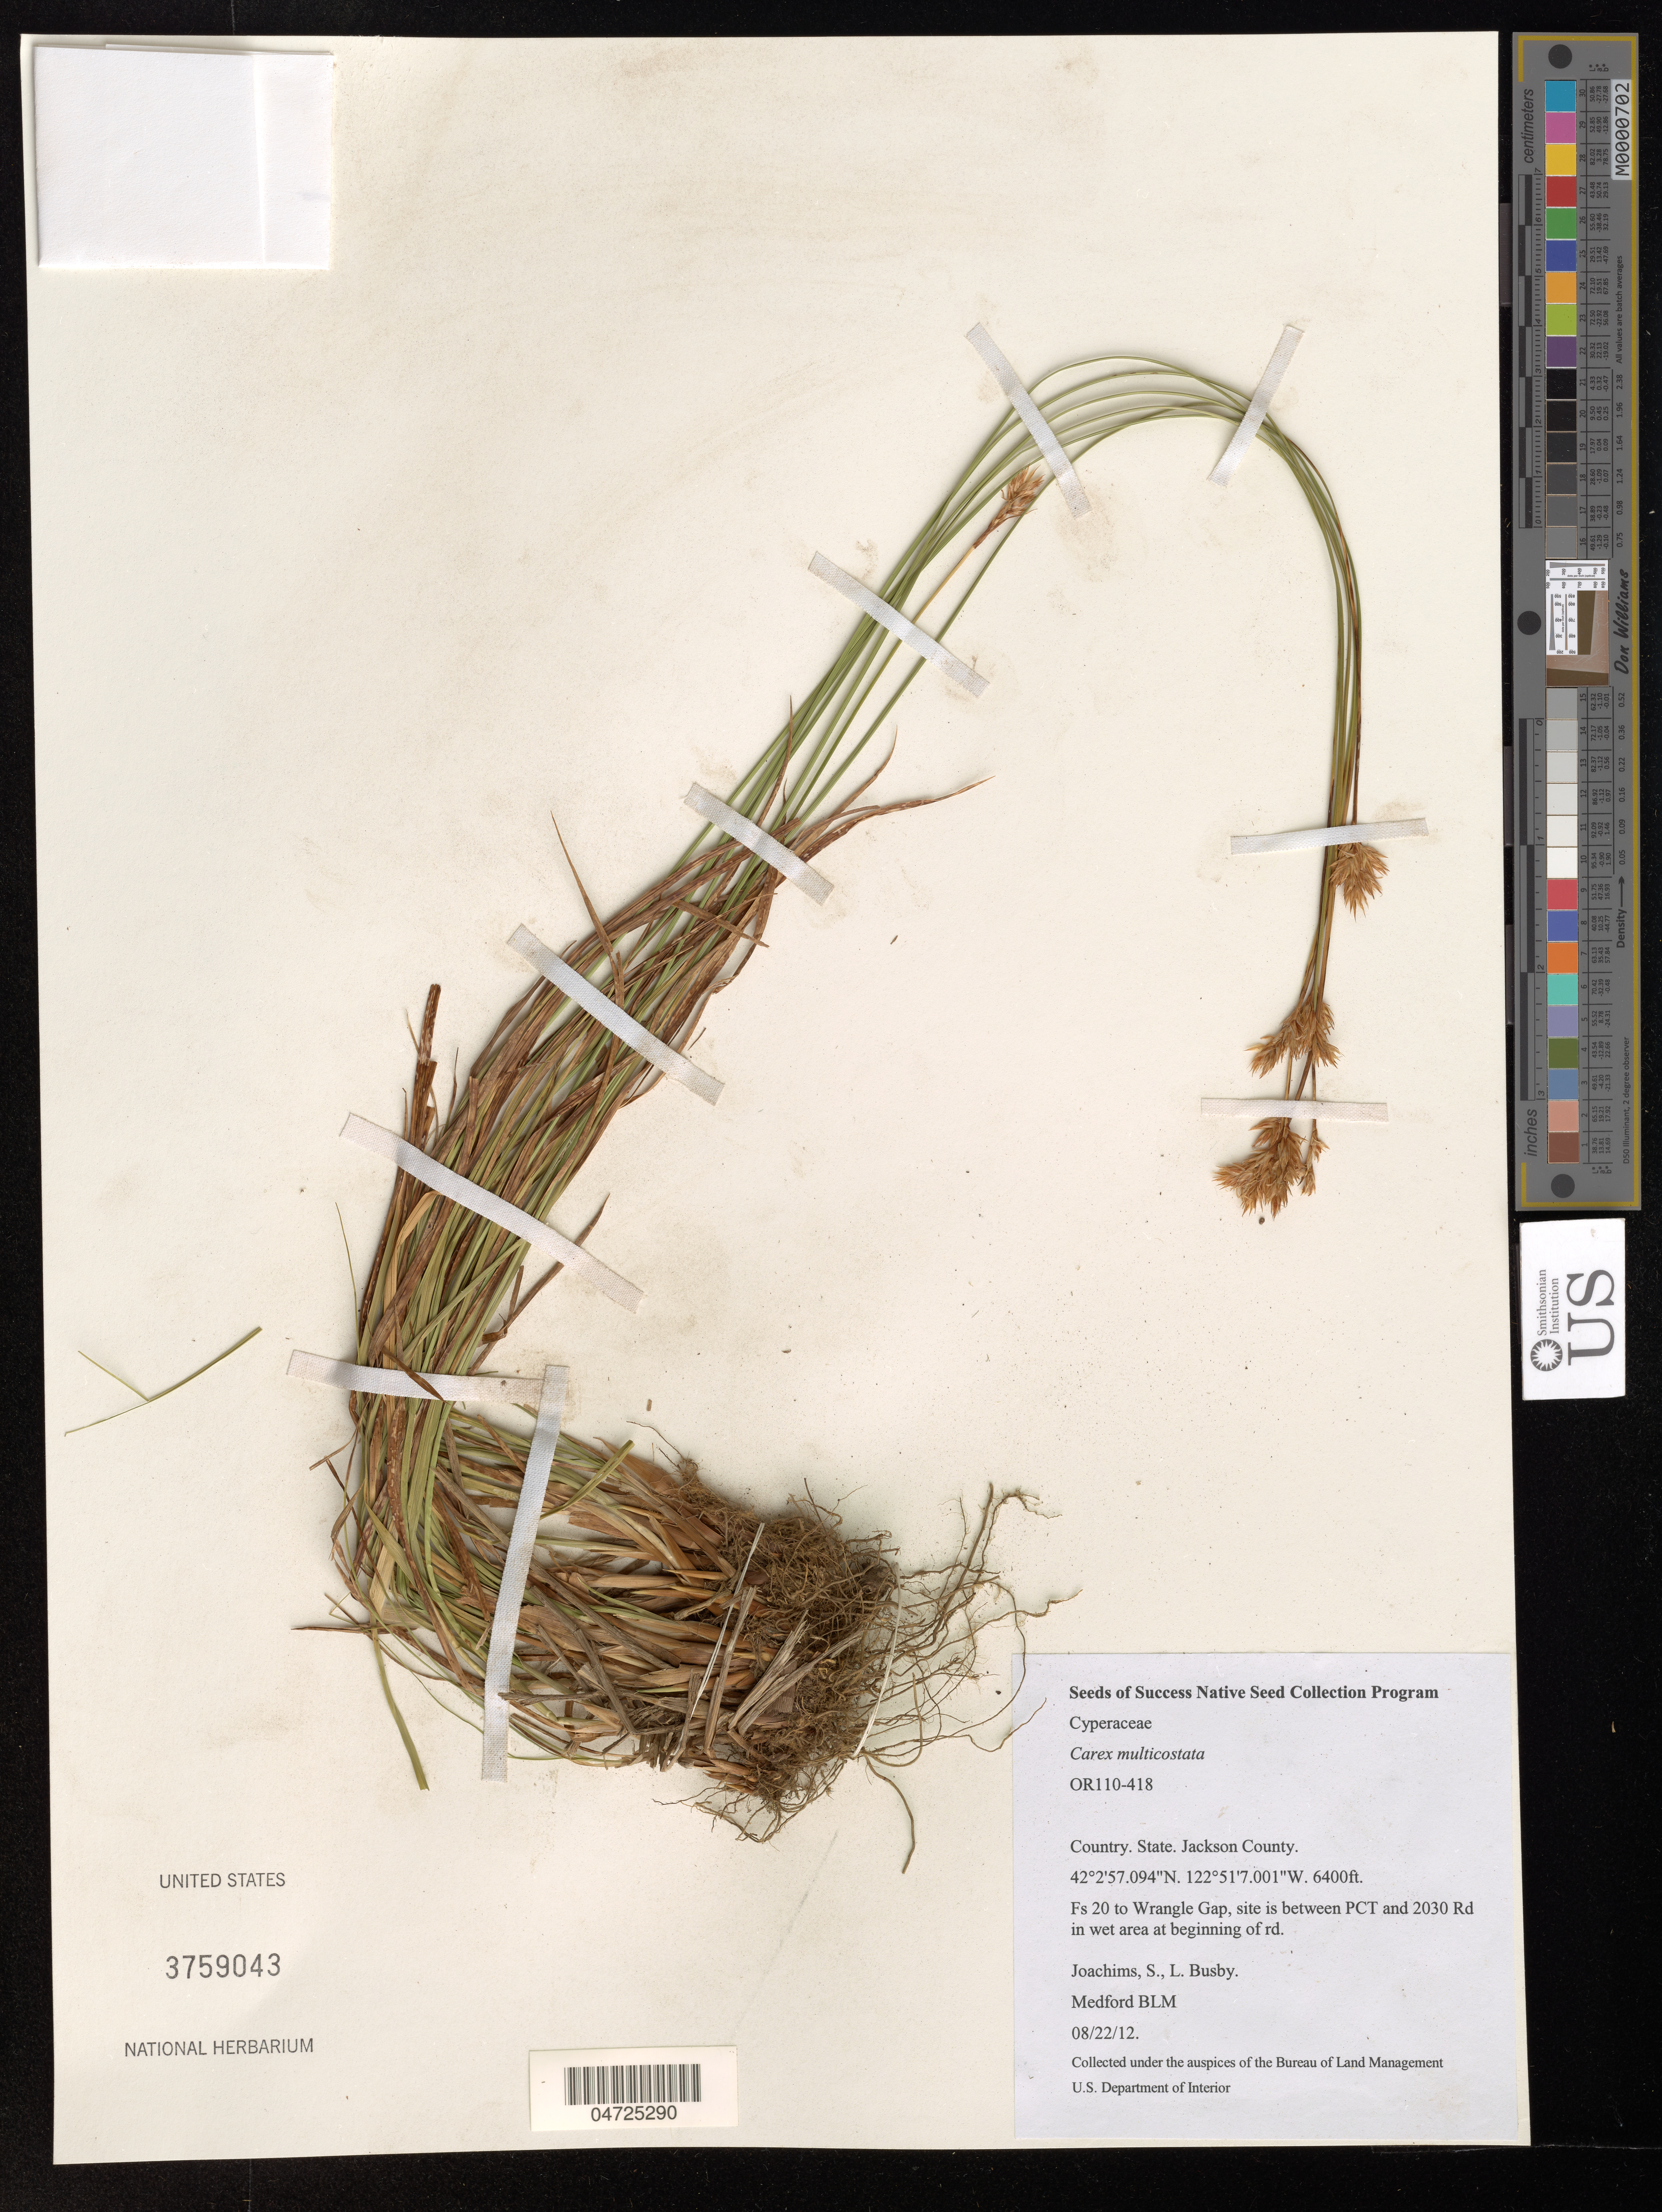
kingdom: Plantae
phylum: Tracheophyta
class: Liliopsida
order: Poales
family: Cyperaceae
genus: Carex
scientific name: Carex multicostata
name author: Mack.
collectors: S. Joachims & L. Busby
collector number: OR110-418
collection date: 2012-08-22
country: United States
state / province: Oregon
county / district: Jackson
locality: Jackson County. Fs 20 to Wrangle Gap, site is between PCT and 2030 Rd in wet area at beginning of rd.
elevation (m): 1951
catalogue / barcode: US 3759043